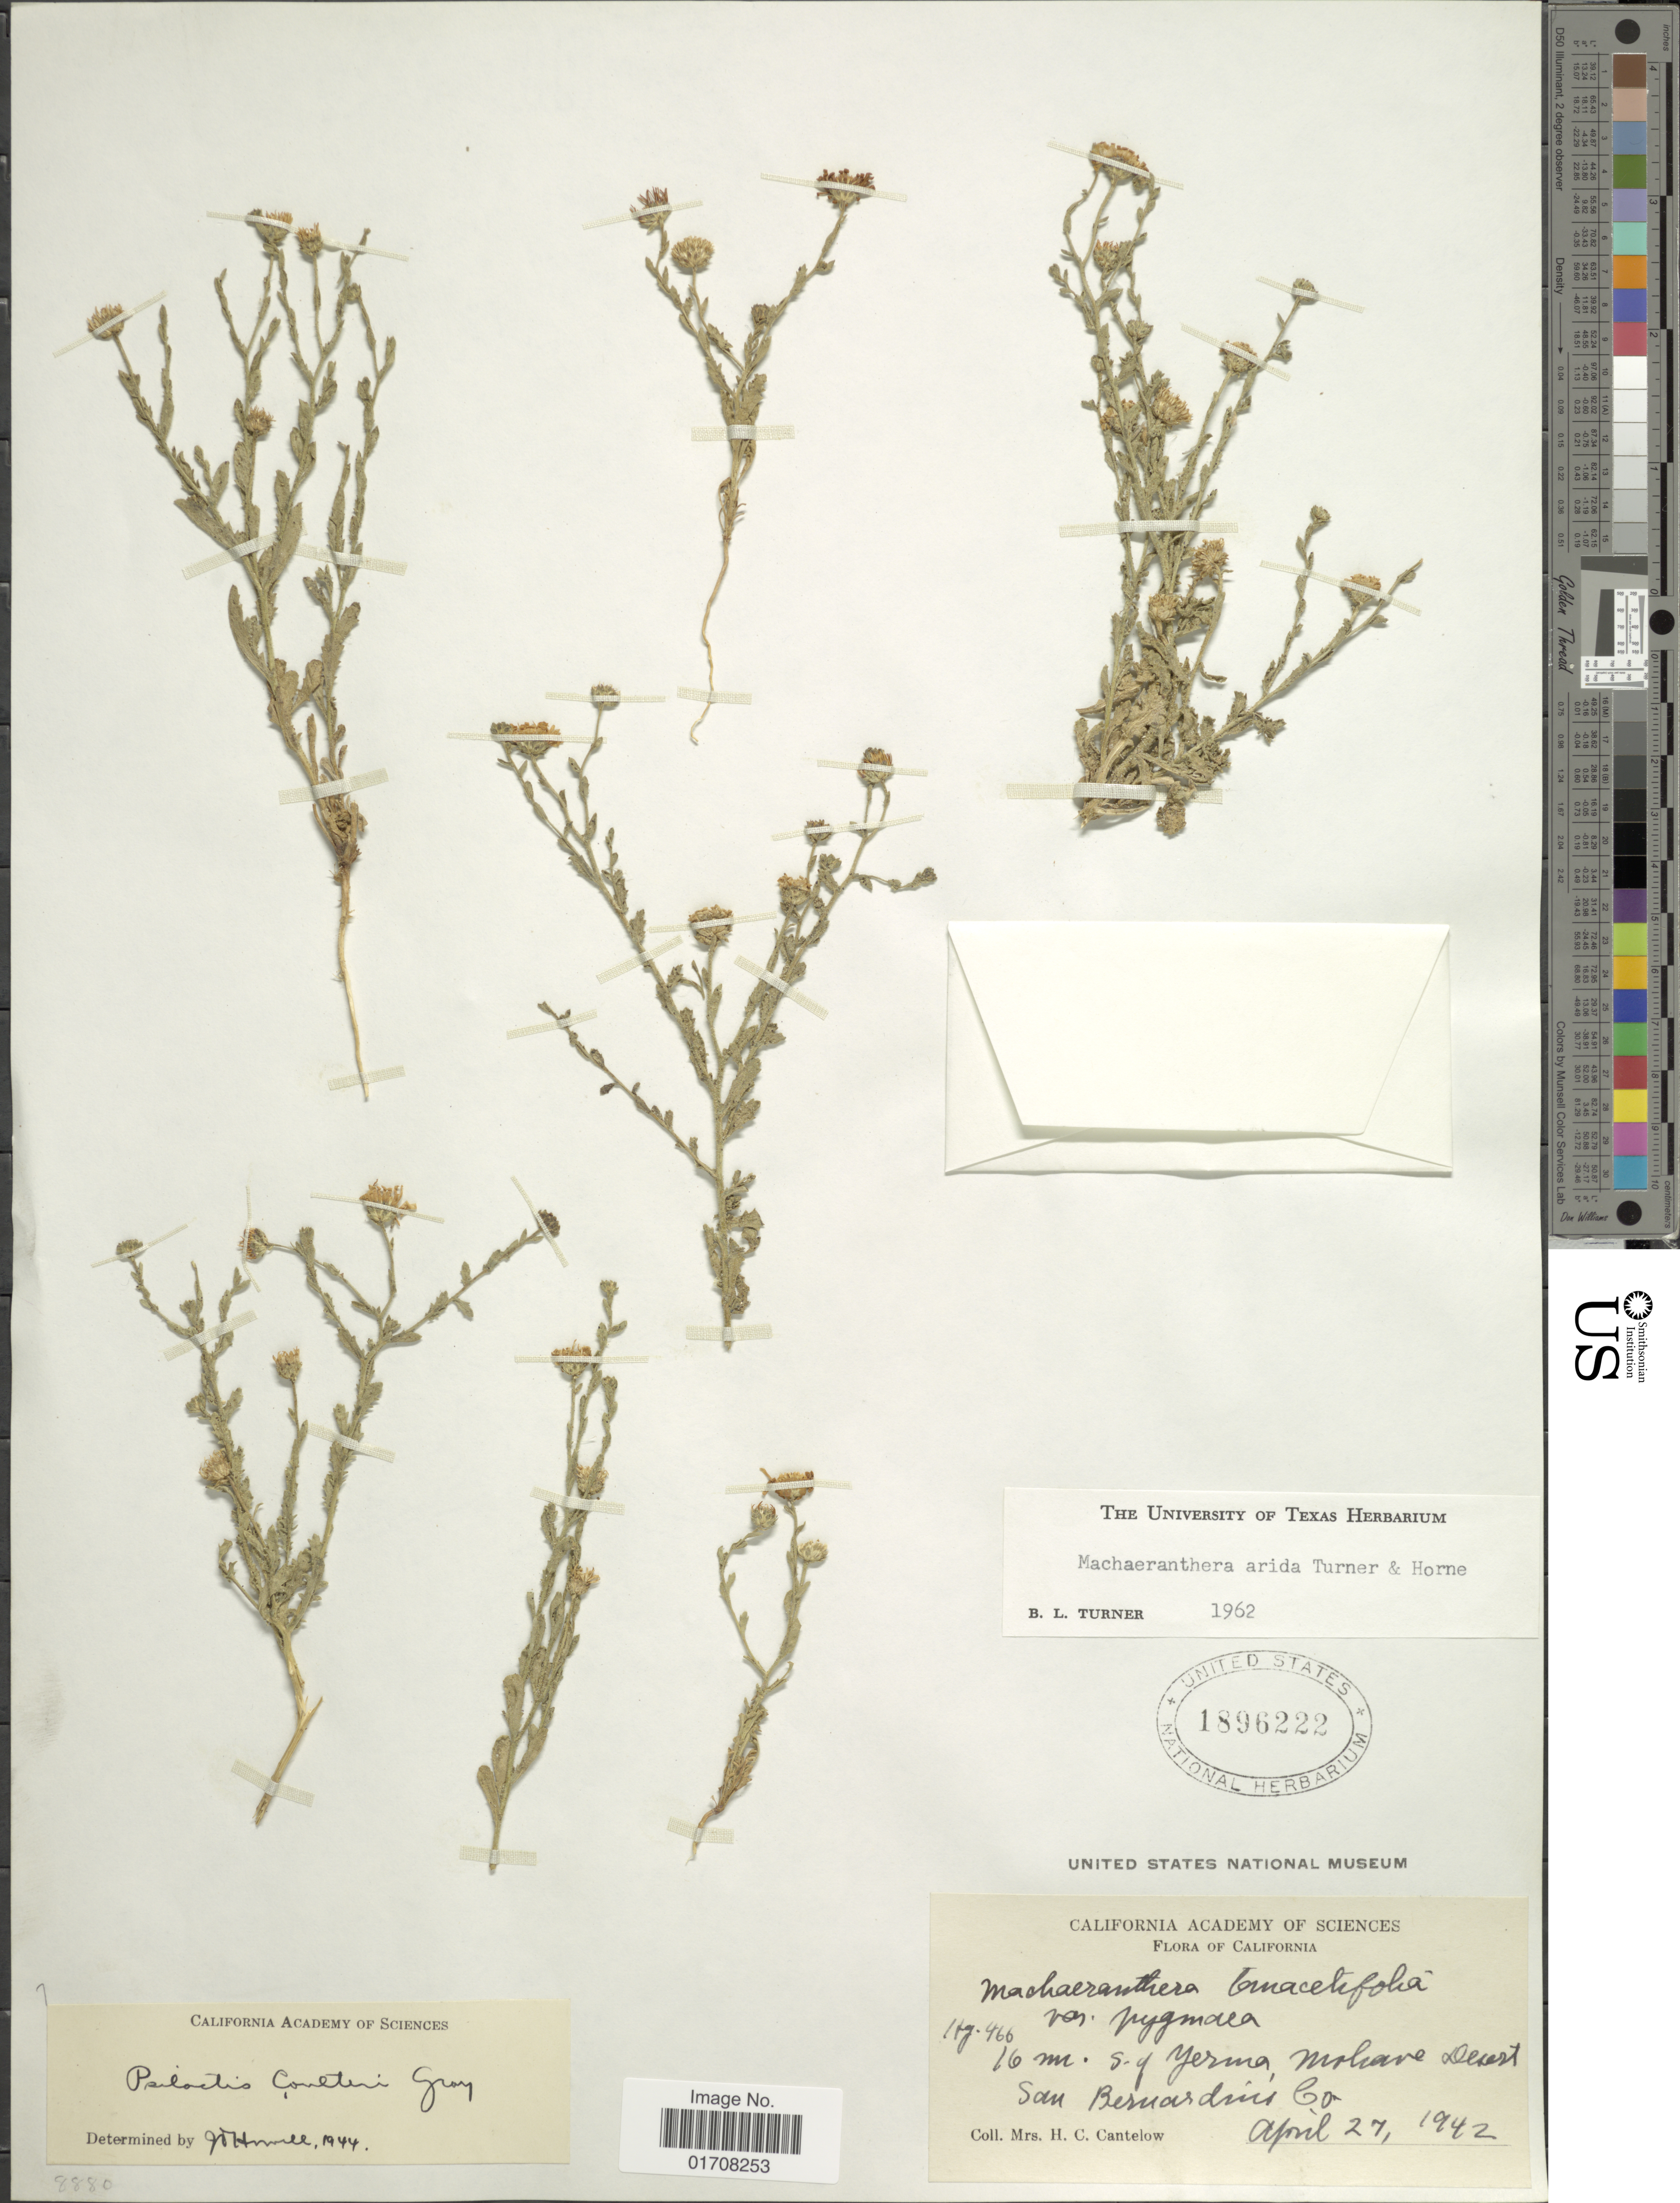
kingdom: Plantae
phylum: Tracheophyta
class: Magnoliopsida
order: Asterales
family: Asteraceae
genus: Machaeranthera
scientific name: Machaeranthera arida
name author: B.L. Turner & D.B. Horne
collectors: H. Cantelow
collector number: Ag466*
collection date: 1942-04-27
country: United States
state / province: California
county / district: Kern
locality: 16 mi. S. of Yerma, Mohave Desert, San Bernardino Co.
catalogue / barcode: US 1896222